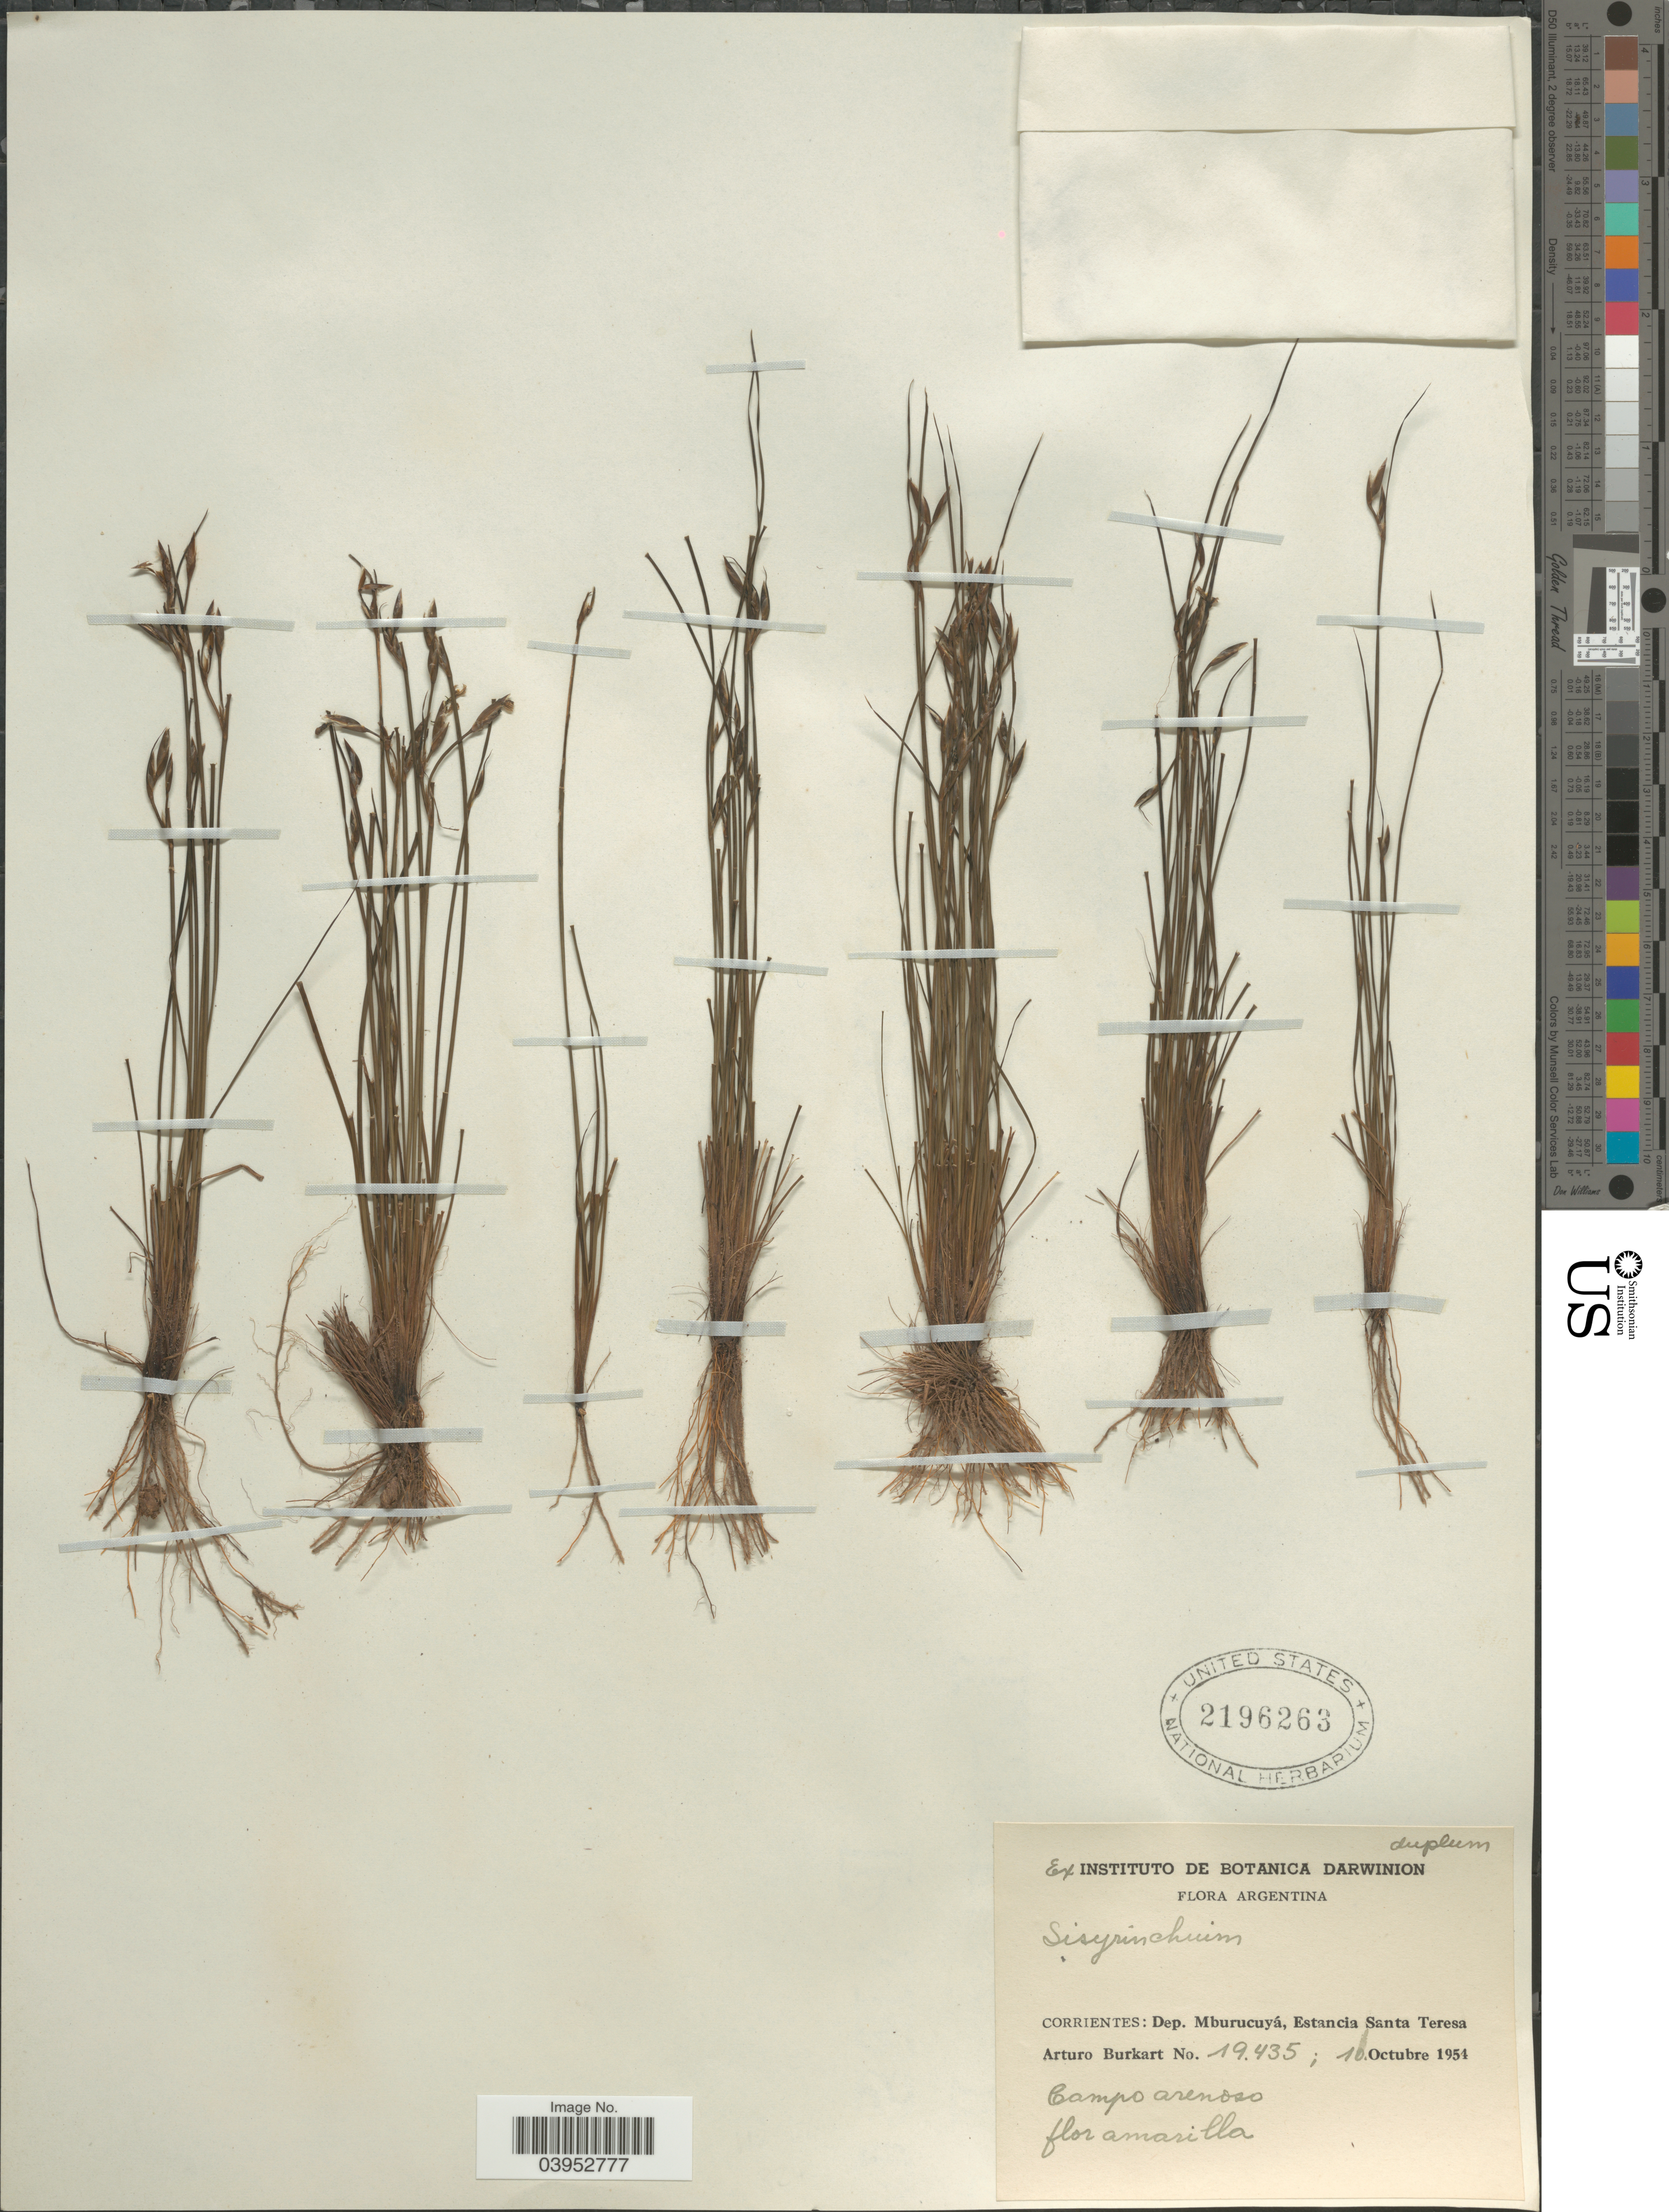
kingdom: Plantae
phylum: Tracheophyta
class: Liliopsida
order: Asparagales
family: Iridaceae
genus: Sisyrinchium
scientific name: Sisyrinchium sp.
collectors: A. E. Burkart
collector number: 19435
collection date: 1954-10-10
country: Argentina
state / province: Corrientes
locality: Dep. Mburucuyá, Estancia Santa Teresa.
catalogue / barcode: US 2196263